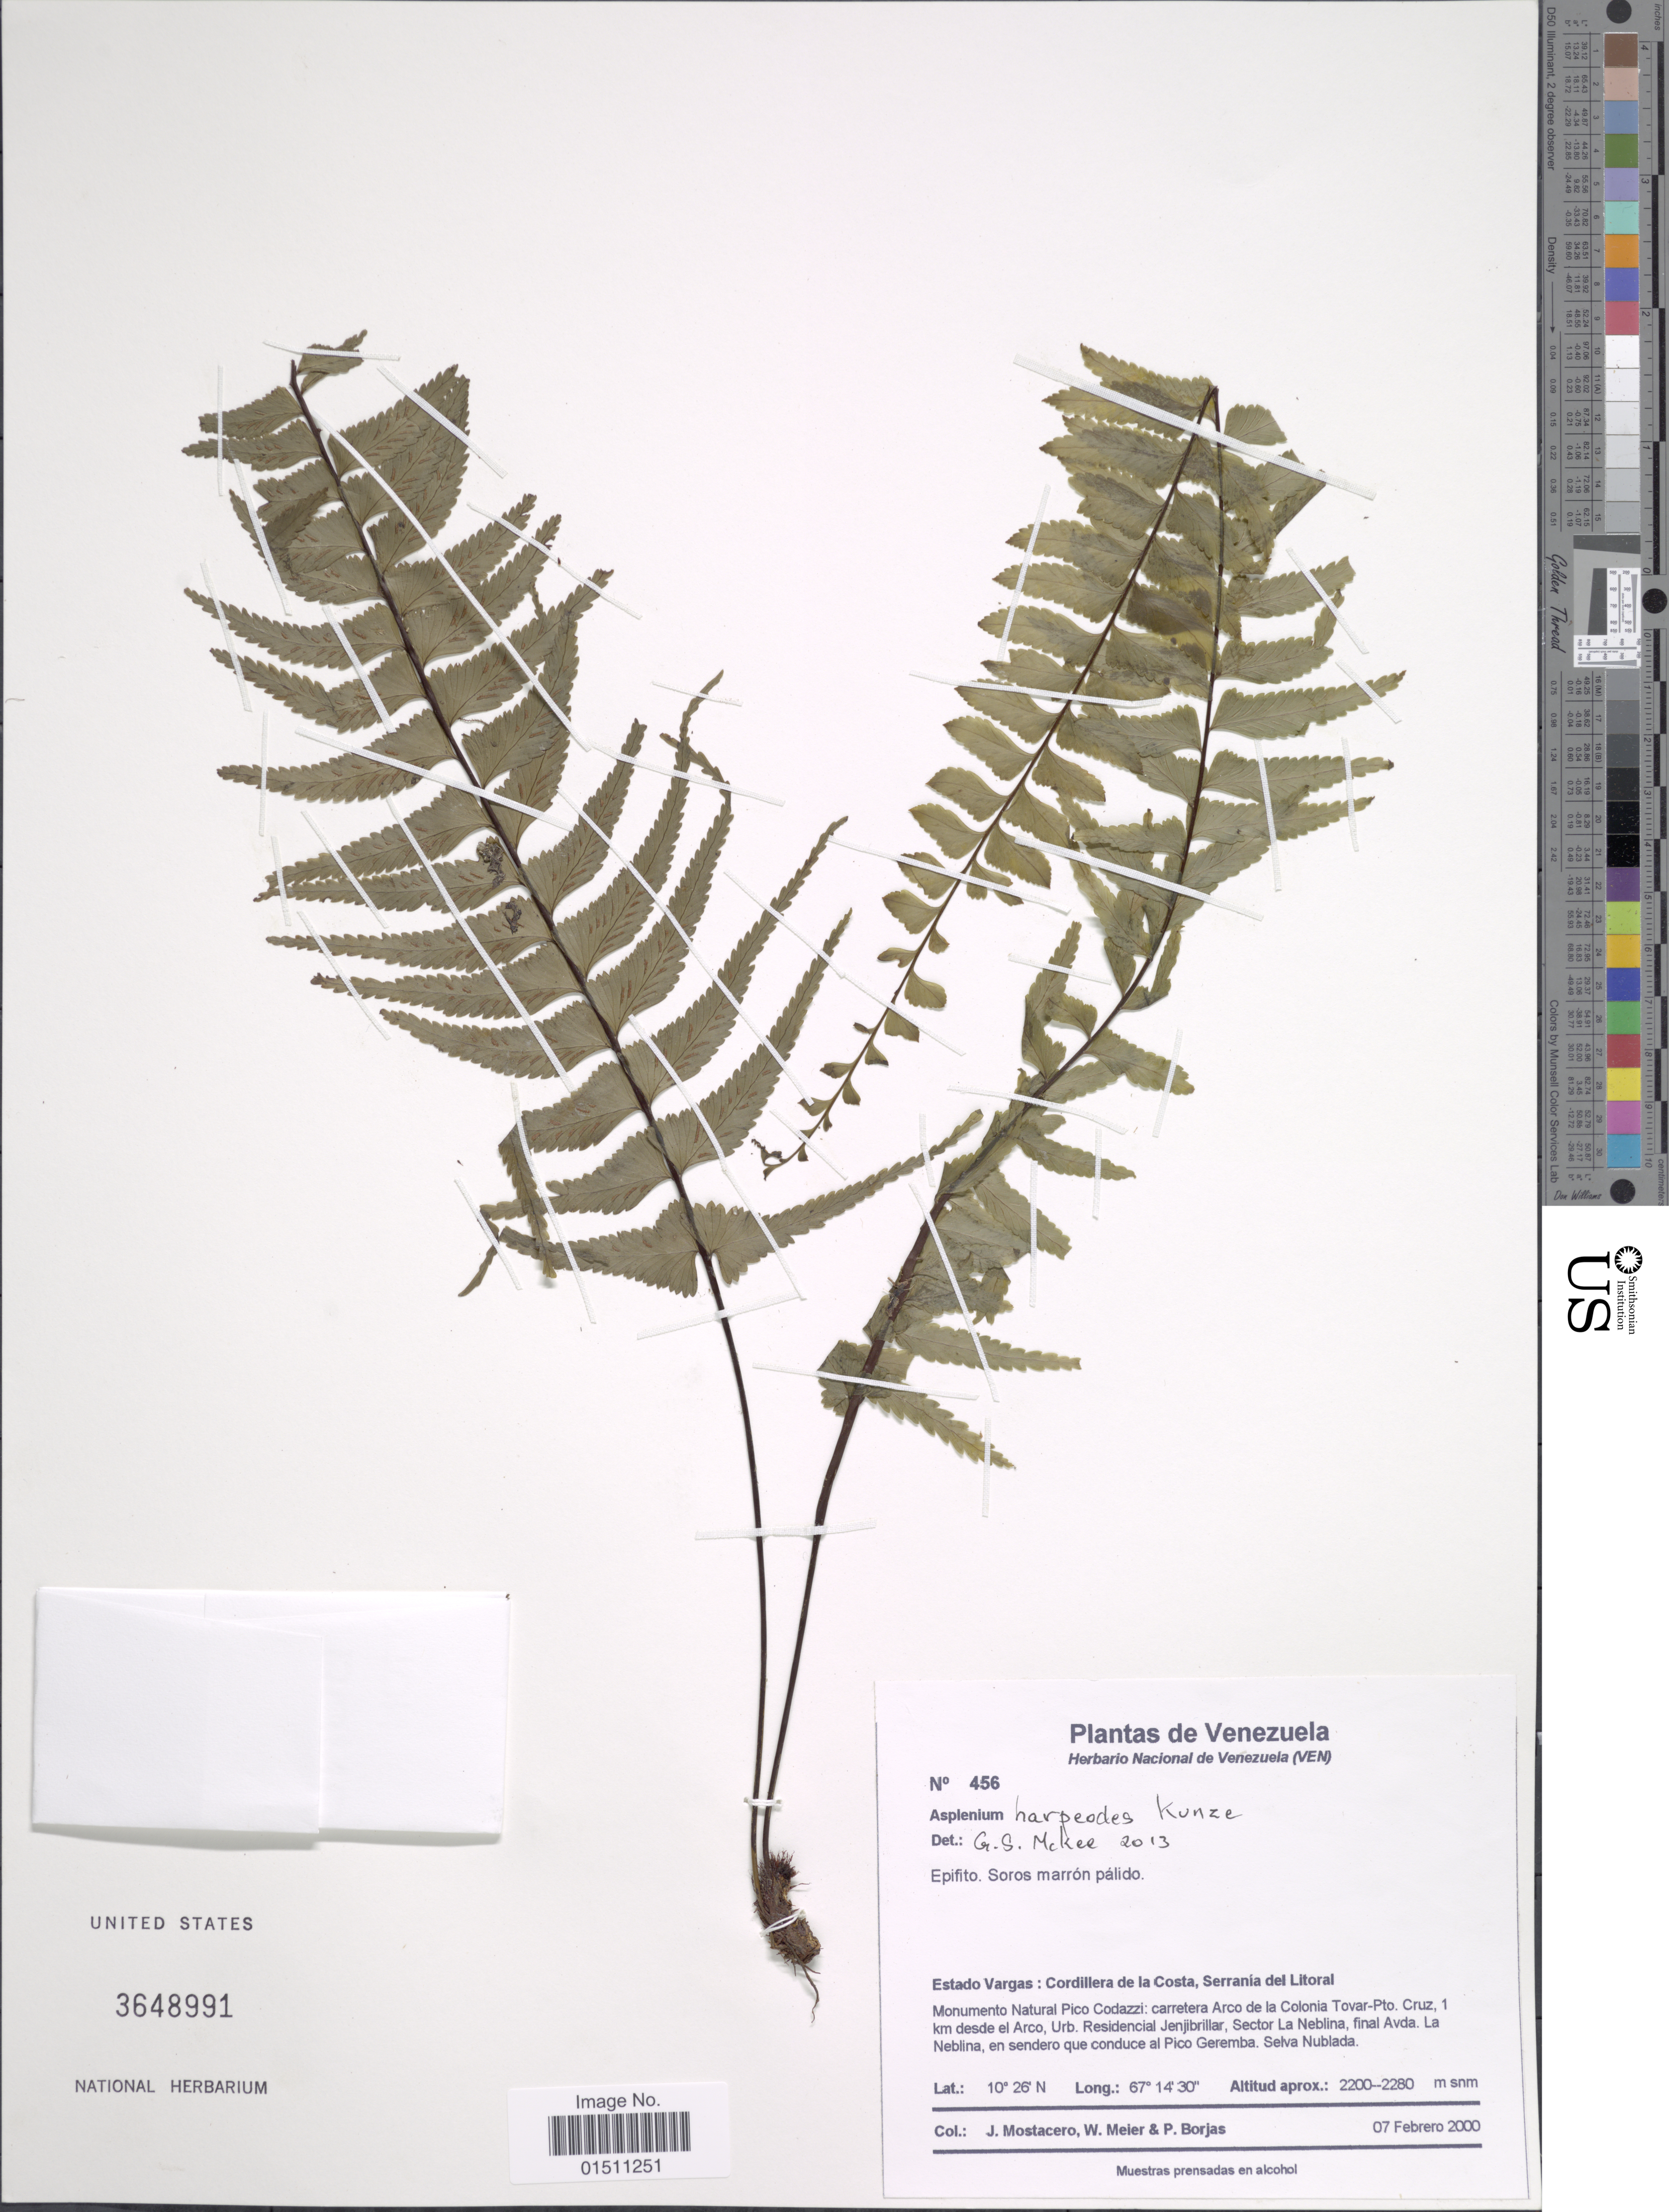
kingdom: Plantae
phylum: Tracheophyta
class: Polypodiopsida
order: Polypodiales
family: Aspleniaceae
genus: Asplenium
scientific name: Asplenium harpeodes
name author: Kunze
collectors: J. Mostacero, W. Meier & P. Borjas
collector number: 456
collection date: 2000-02-07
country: Venezuela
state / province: Vargas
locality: Venezuela, Estado Vargas: Cordillera de la Costa, Serrania del Litoral, 1 km desde el Arco, Urb. Residencial Jenjibrillar, Sector La Neblina, final Avda. La Neblina, en sendero que conduce al Pico Geremba. Selba Nublada.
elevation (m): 2200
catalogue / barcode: US 3648991